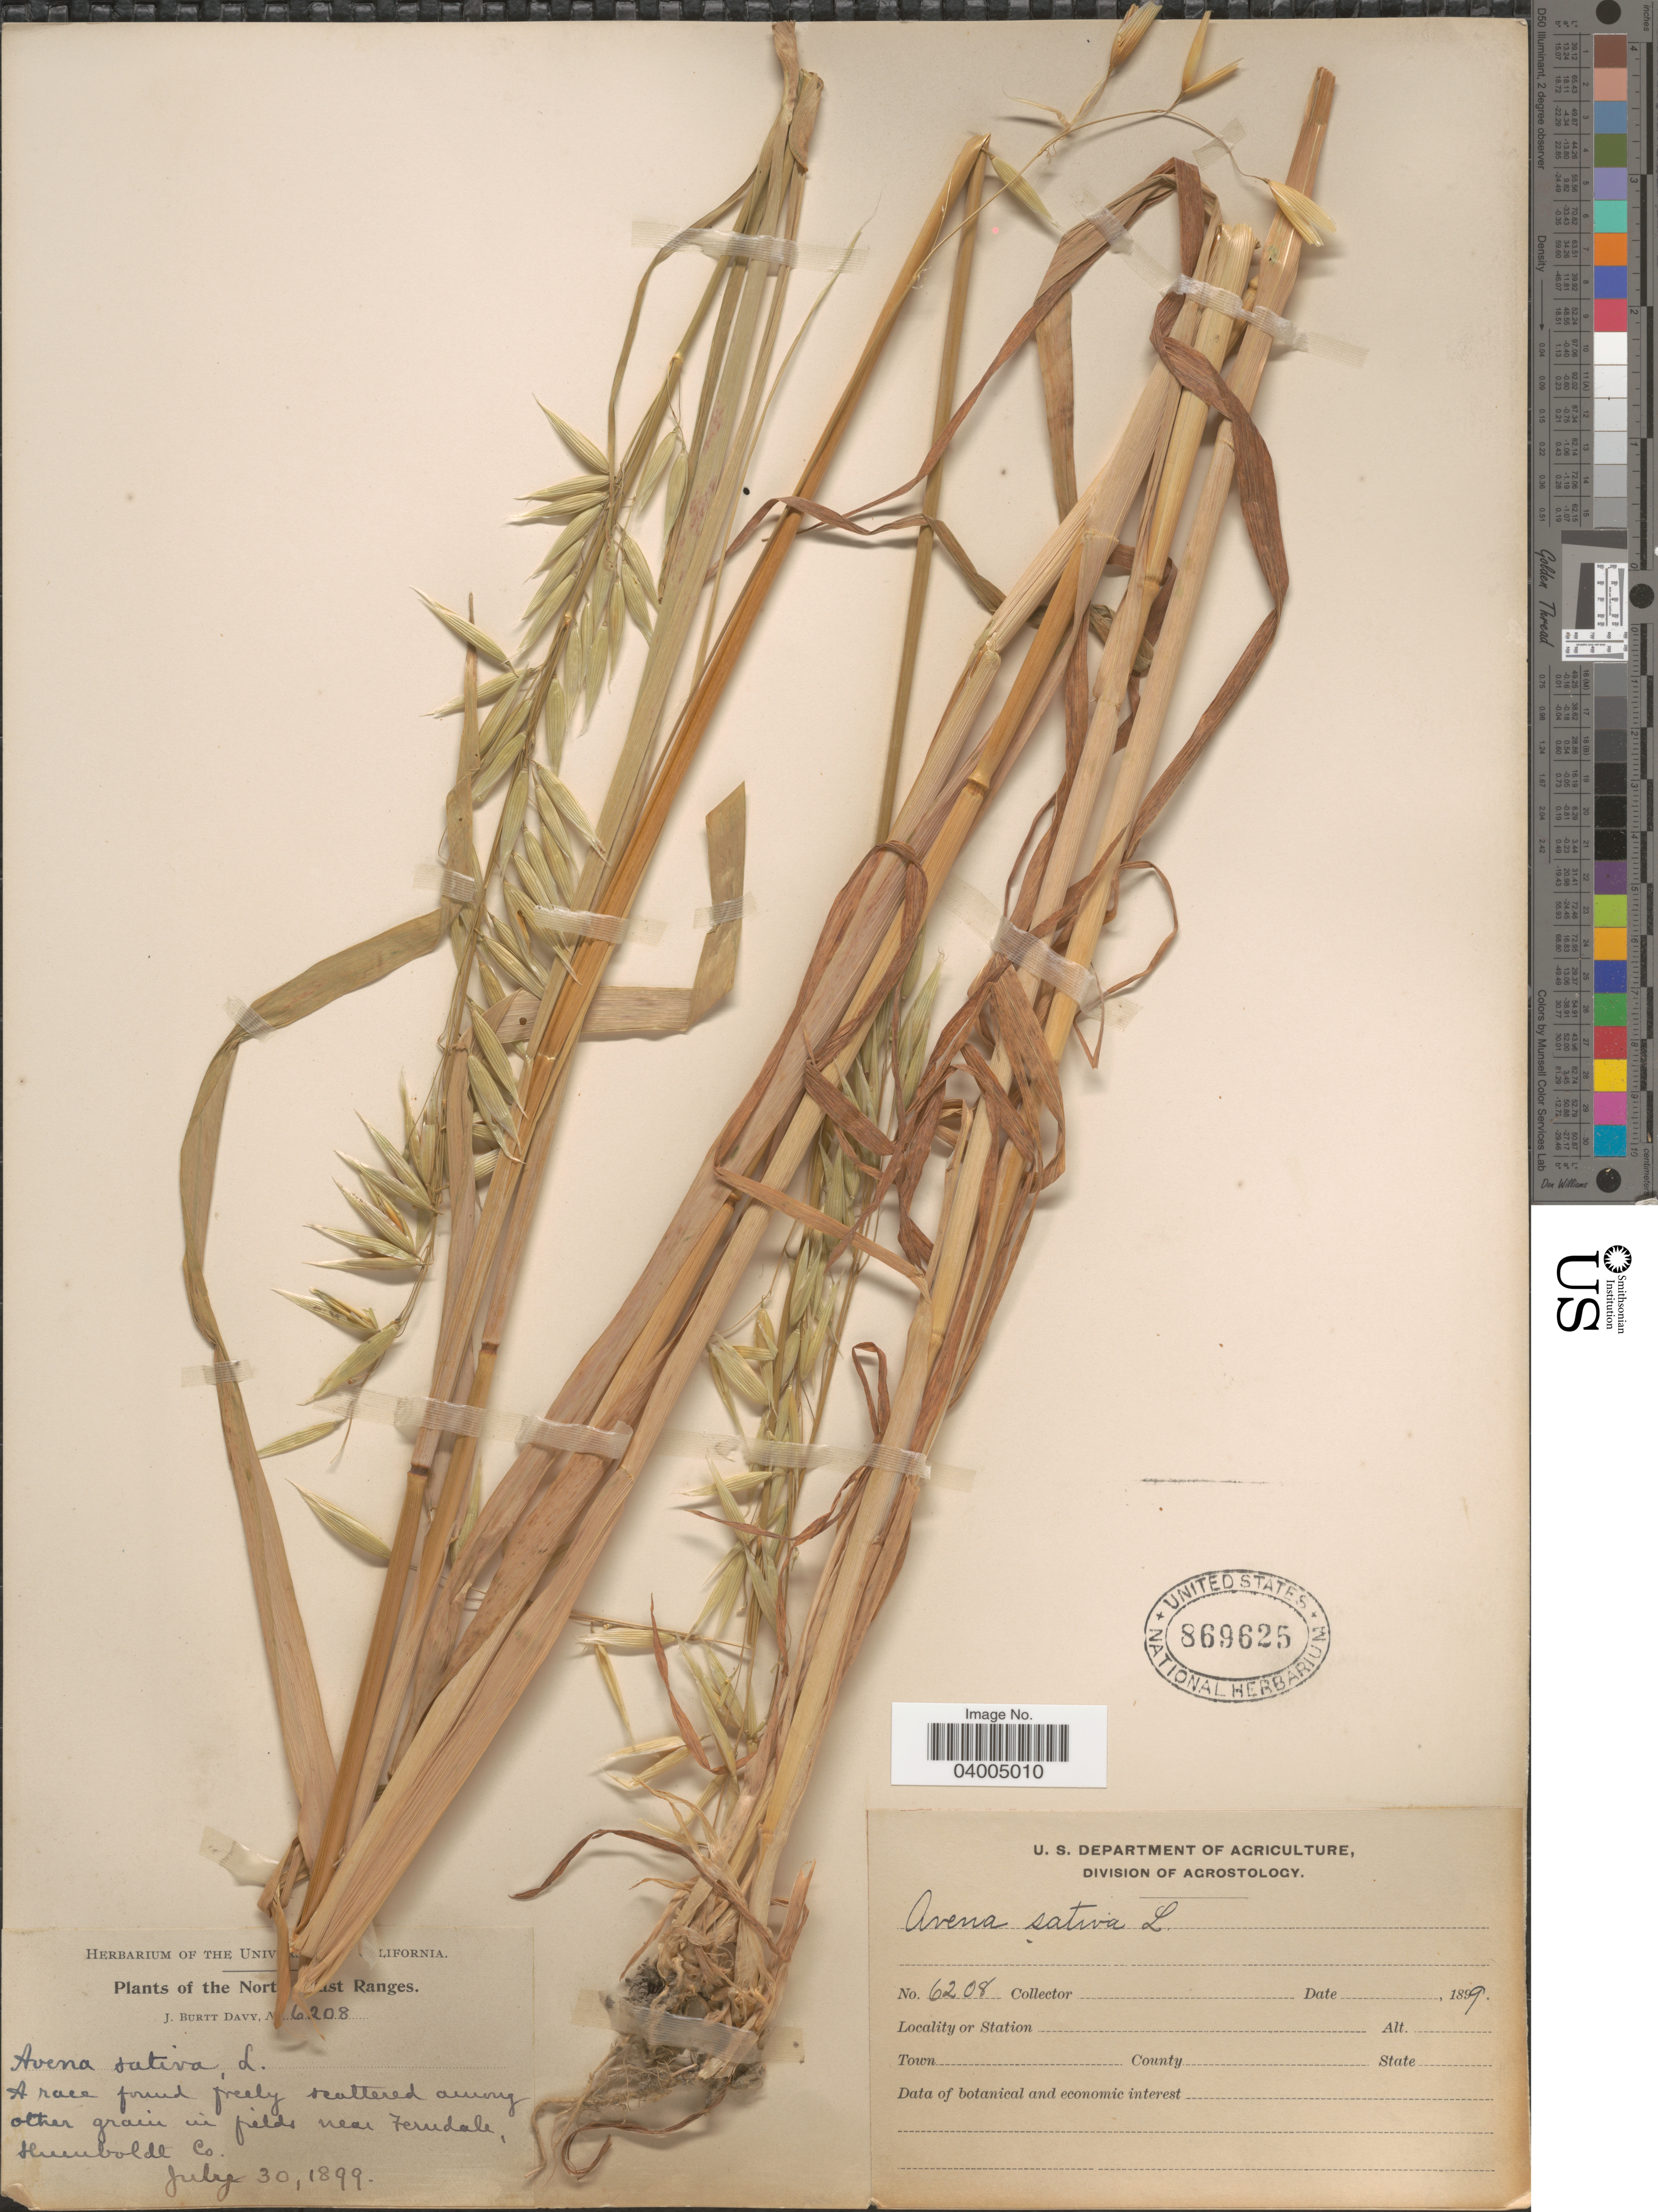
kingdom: Plantae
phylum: Tracheophyta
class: Liliopsida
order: Poales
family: Poaceae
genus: Avena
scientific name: Avena sativa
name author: L.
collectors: J. Burtt Davy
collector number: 6208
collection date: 1899-07-30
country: United States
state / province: California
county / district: Humboldt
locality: In fields near Ferndale, Humboldt Co.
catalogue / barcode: US 869625